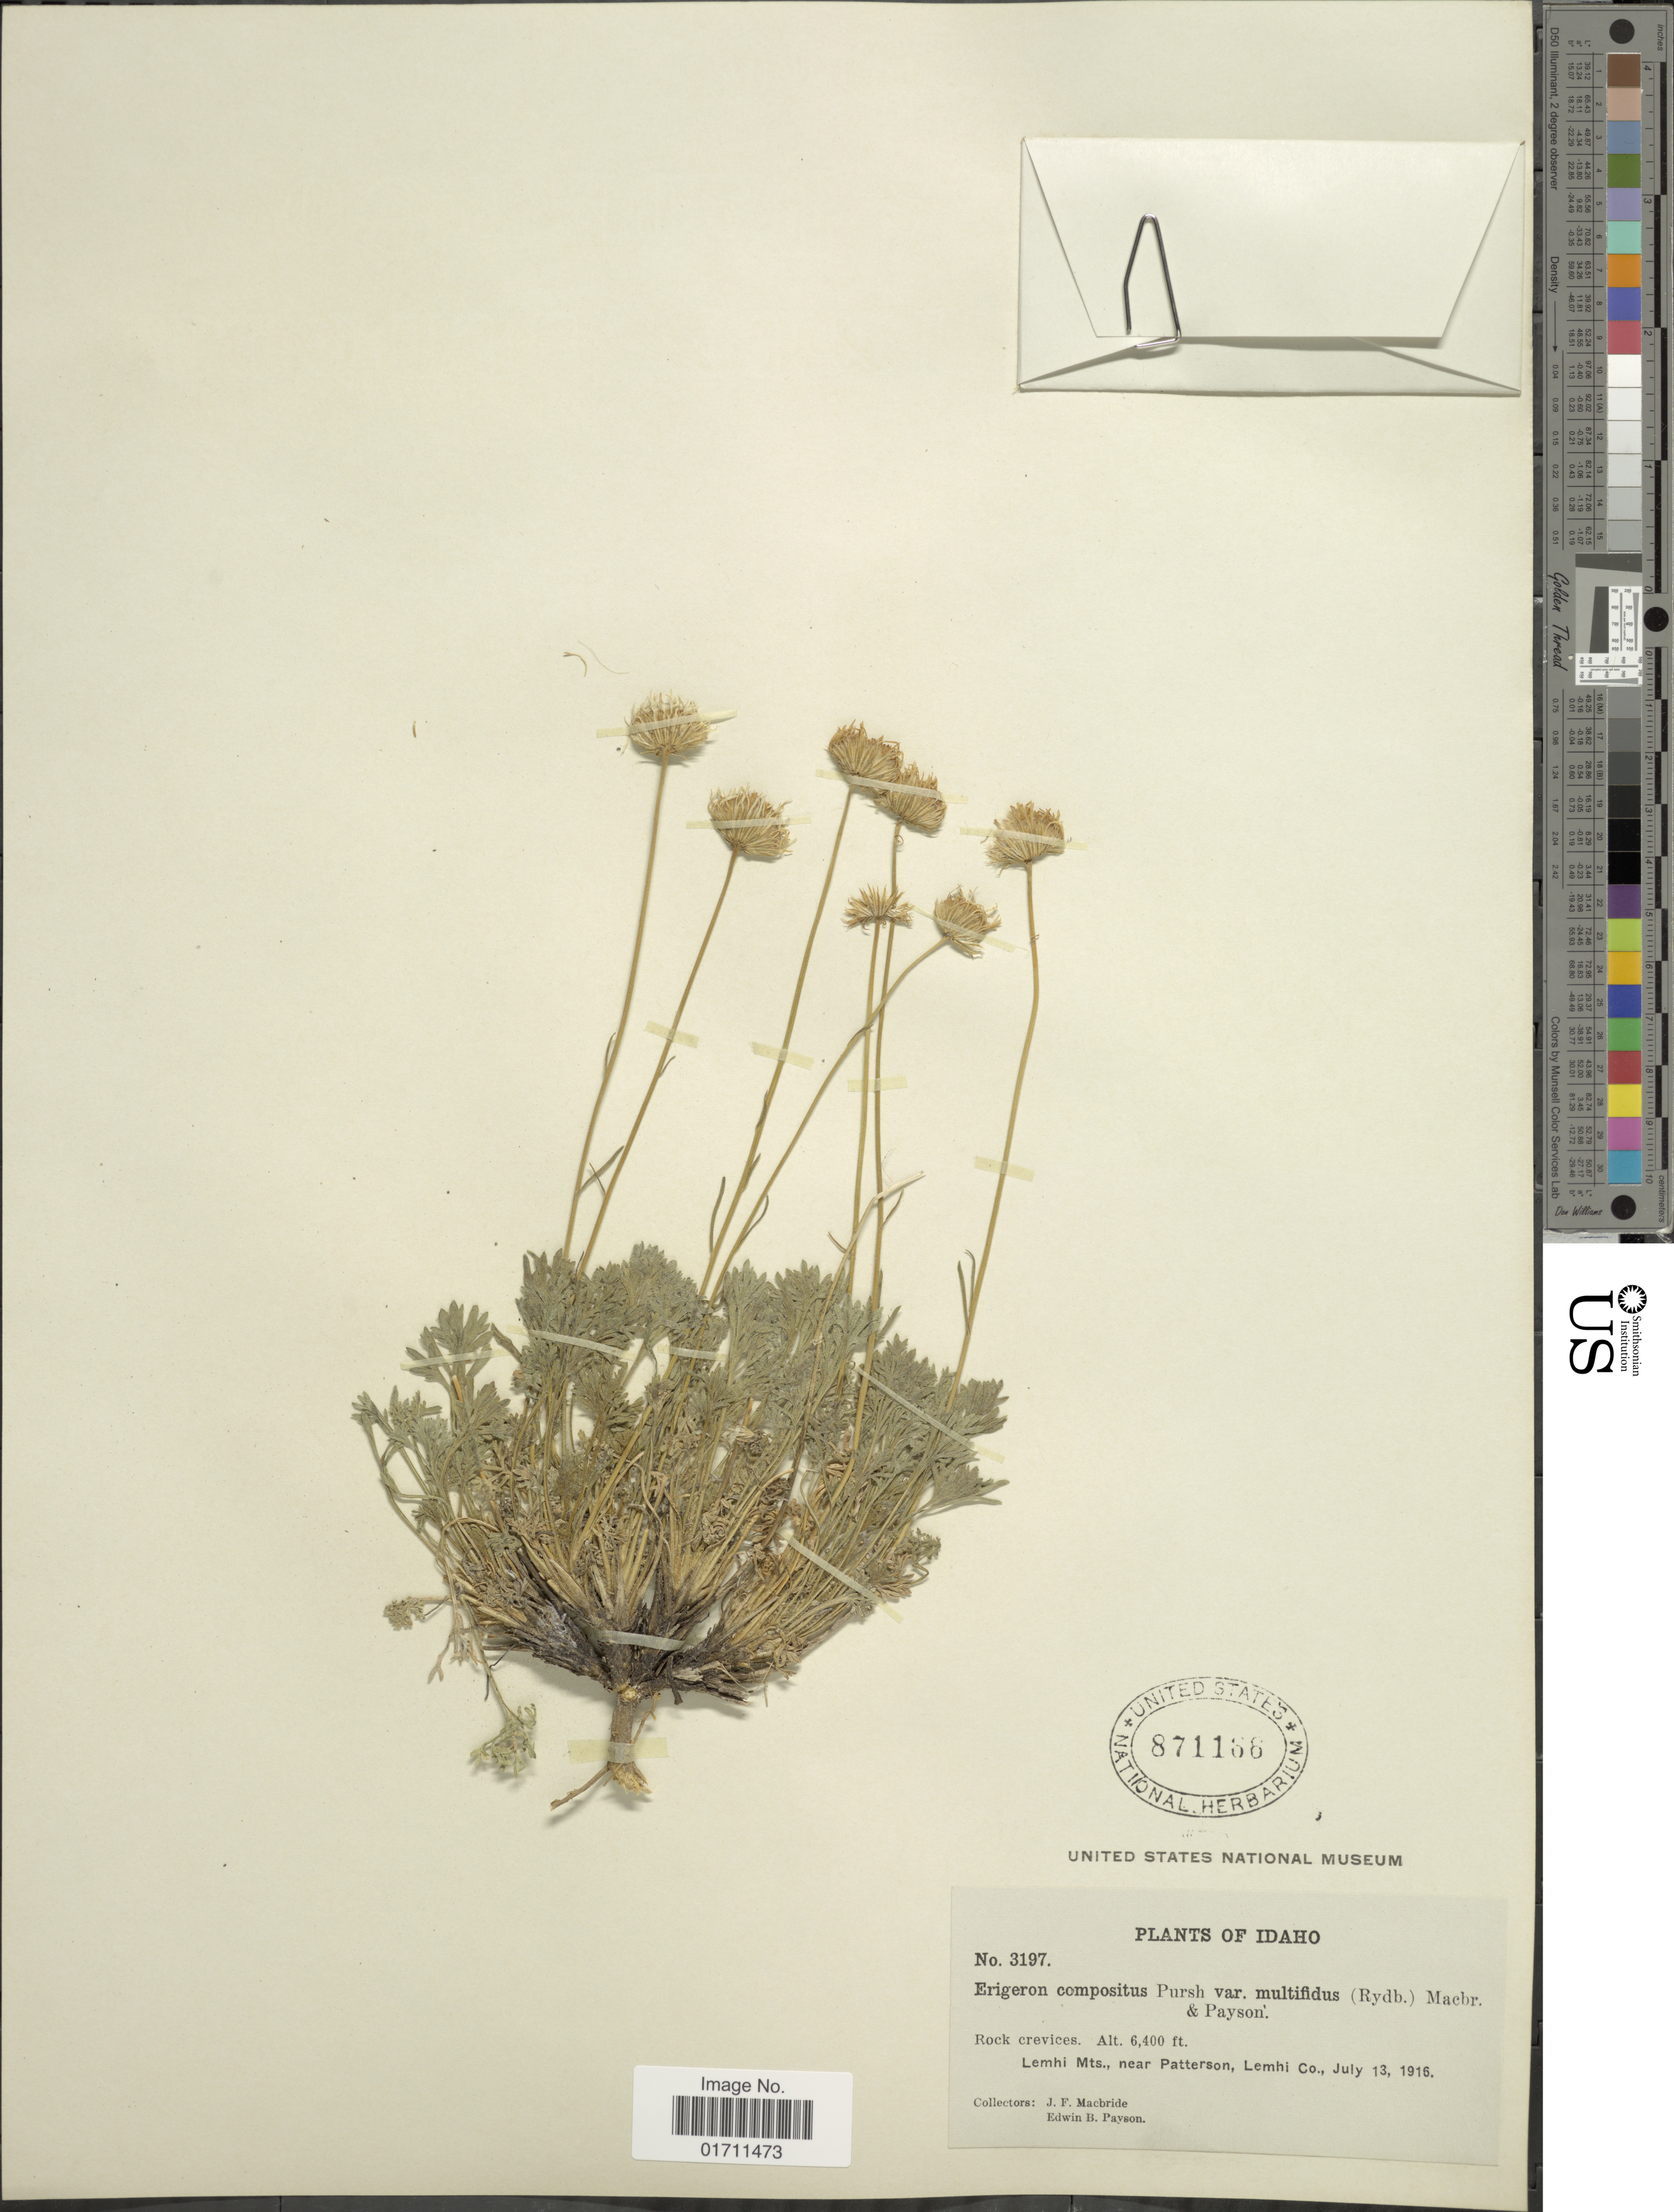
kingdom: Plantae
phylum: Tracheophyta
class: Magnoliopsida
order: Asterales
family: Asteraceae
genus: Erigeron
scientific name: Erigeron compositus var. multifidus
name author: (Rydb.) J.F. Macbr. & Payson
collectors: J. F. Macbride & E. B. Payson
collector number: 3197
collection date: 1916-07-13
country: United States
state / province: Idaho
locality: Rock crevices, Lemhi Mts., near Patterson, Lemhi Co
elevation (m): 1951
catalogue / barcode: US 871166